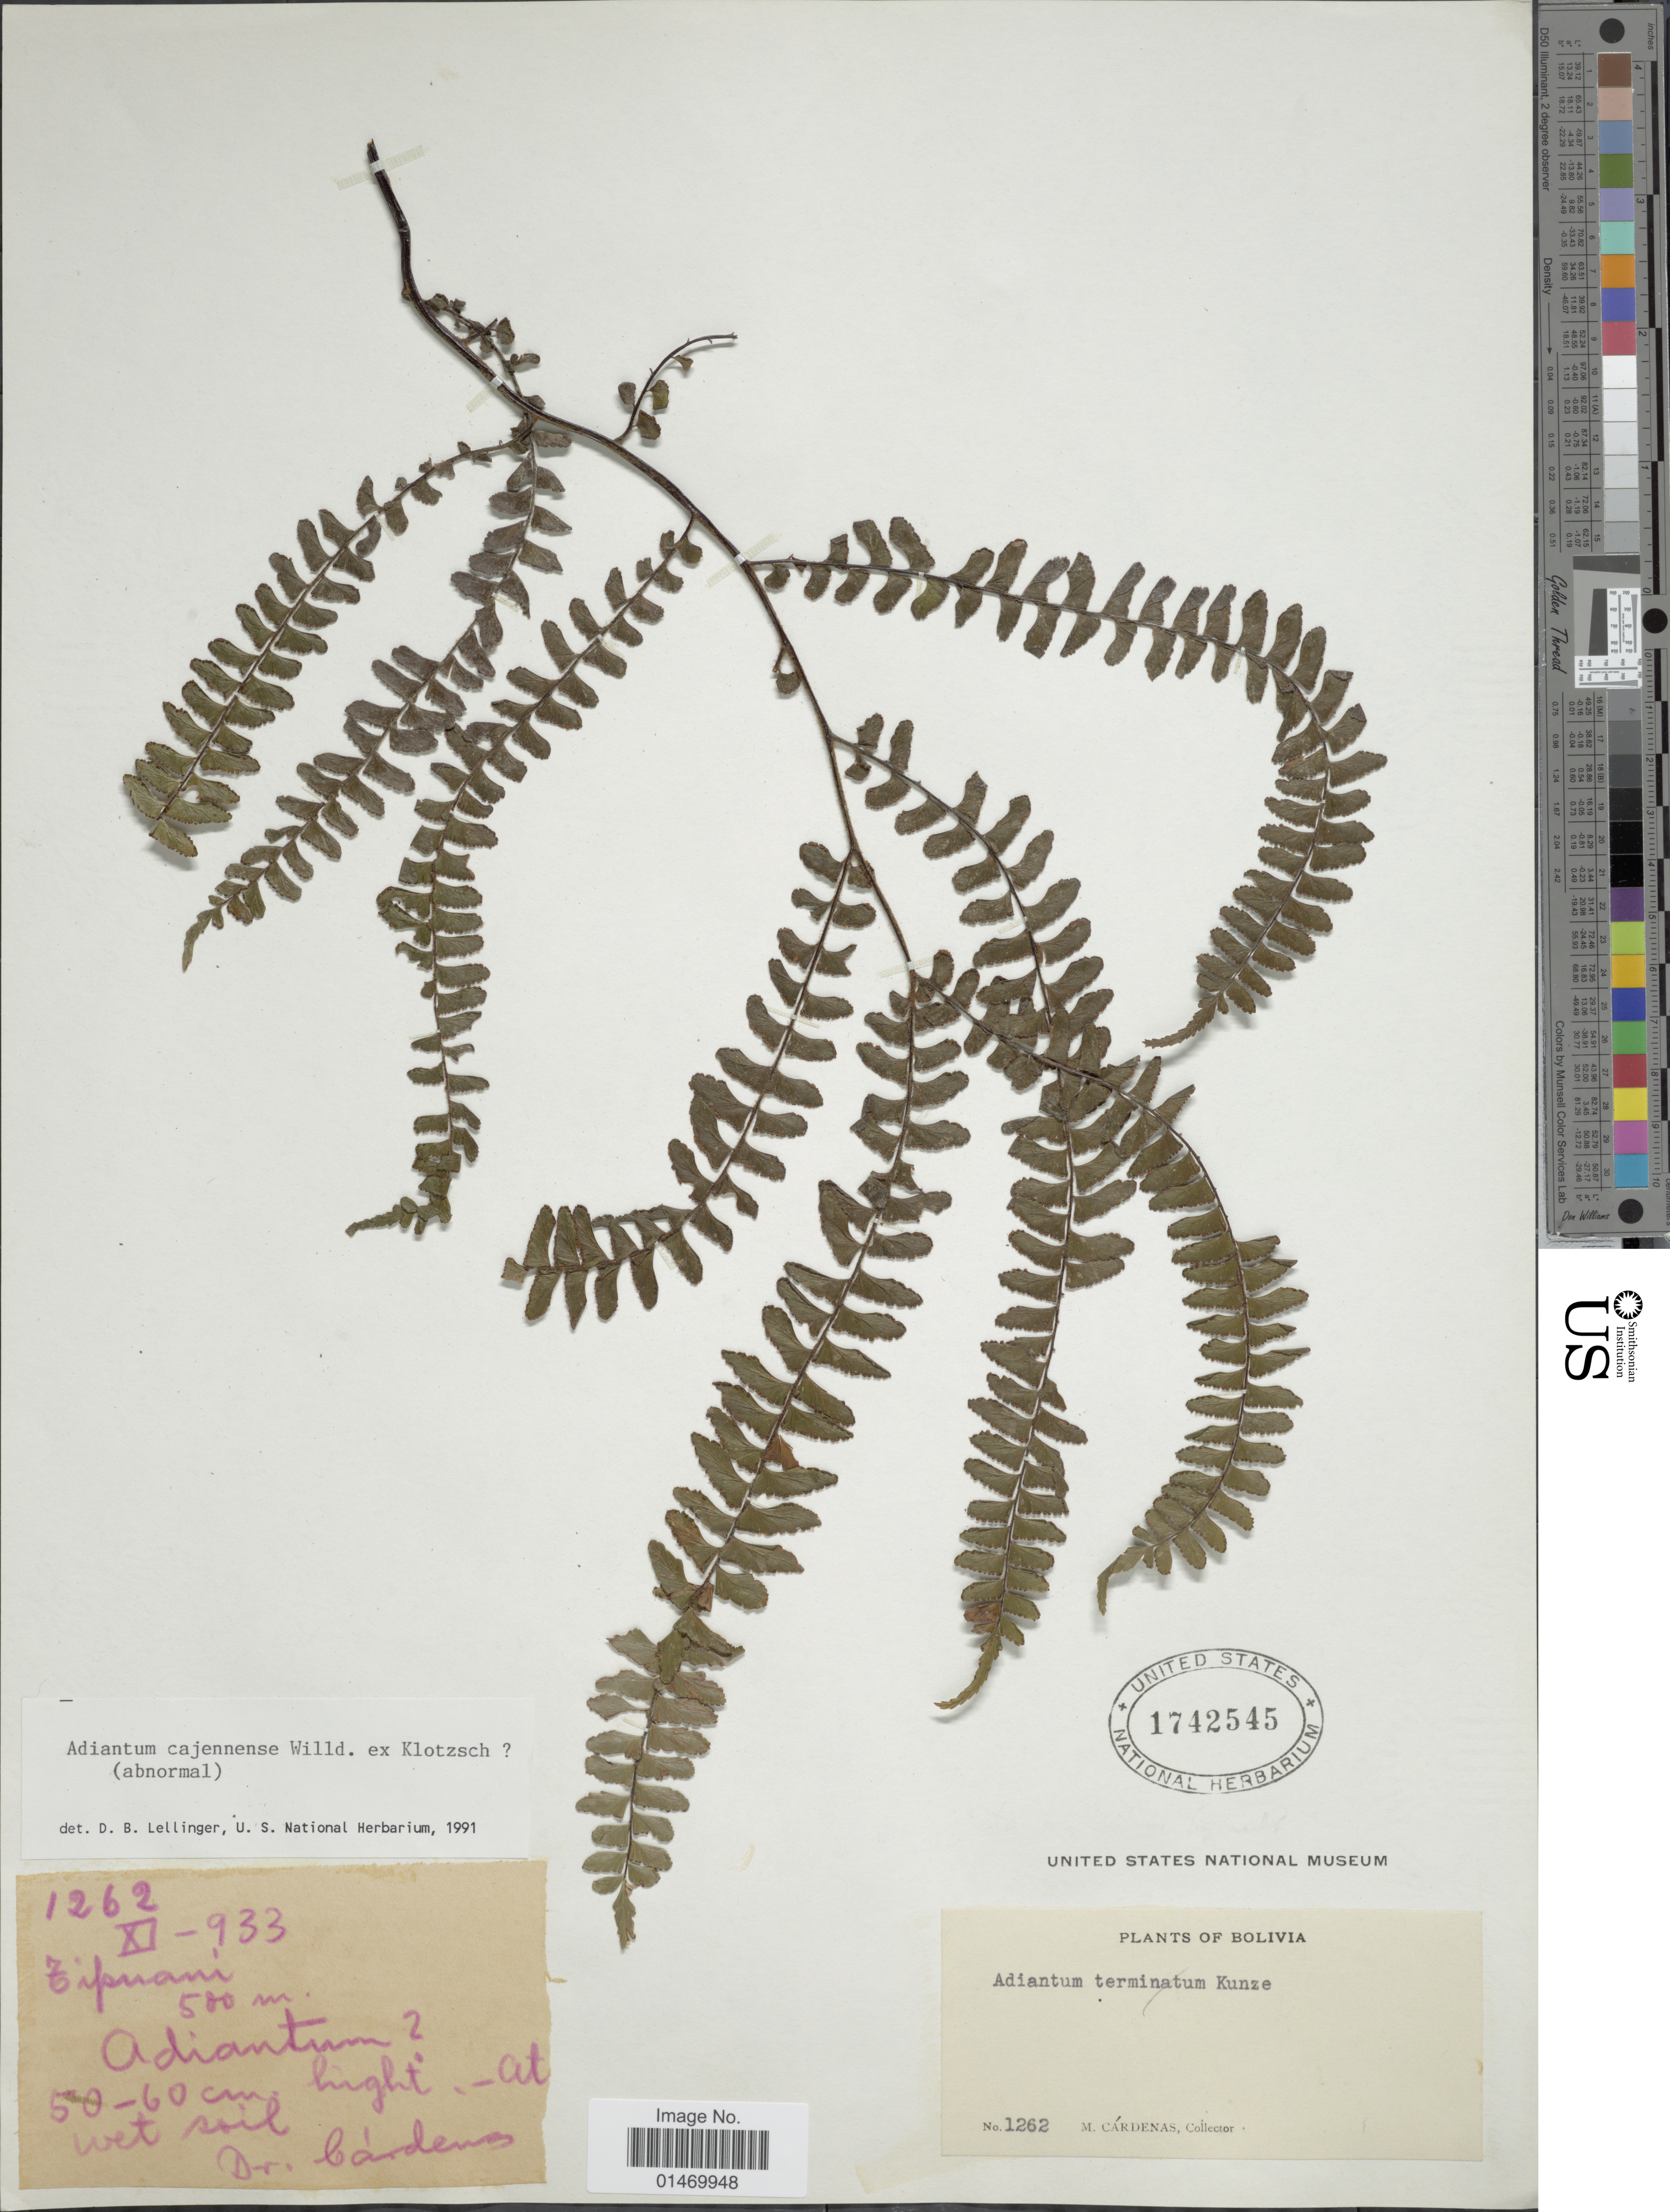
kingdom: Plantae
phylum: Tracheophyta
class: Polypodiopsida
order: Polypodiales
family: Pteridaceae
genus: Adiantum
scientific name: Adiantum cajennense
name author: Willd. ex Klotzsch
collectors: M. Cárdenas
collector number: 1262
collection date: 1933-11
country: Bolivia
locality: Bolivia.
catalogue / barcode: US 1742545